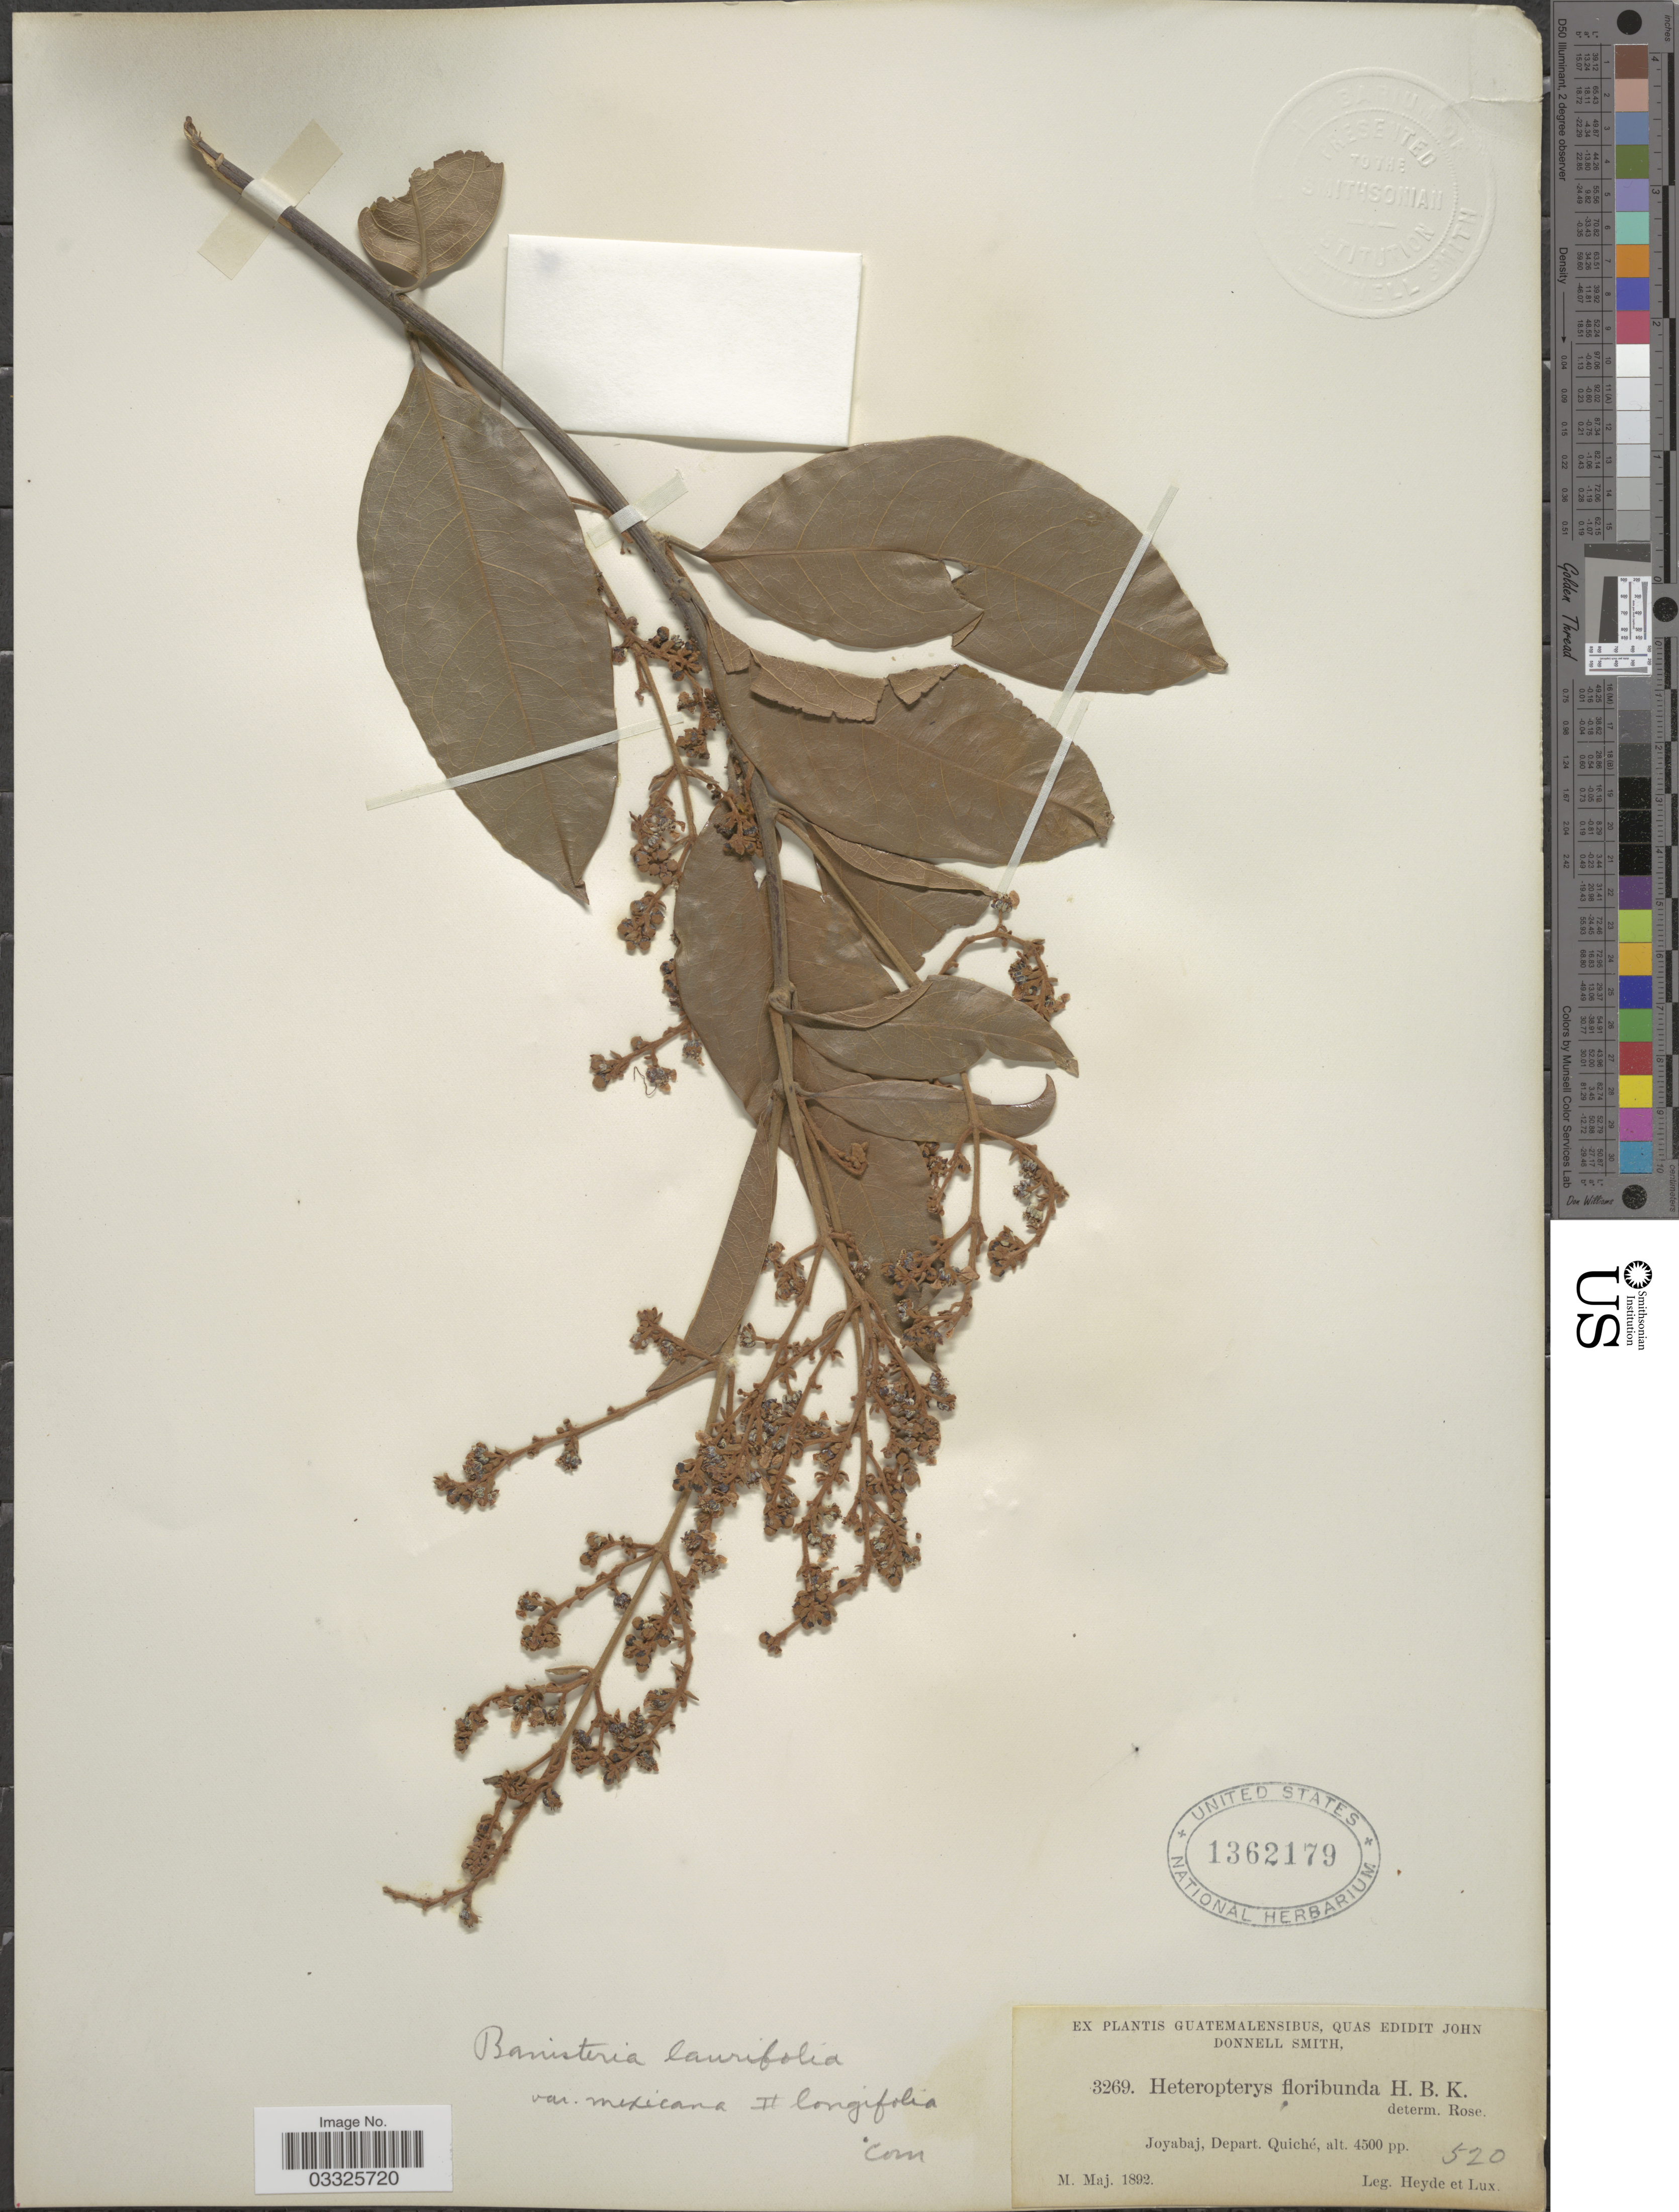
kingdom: Plantae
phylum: Tracheophyta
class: Magnoliopsida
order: Malpighiales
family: Malpighiaceae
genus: Heteropterys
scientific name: Heteropterys laurifolia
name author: (L.) A. Juss.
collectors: Heyde & Lux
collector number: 3269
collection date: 1892-05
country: Guatemala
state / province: El Quiché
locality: Joyabaj, Depart. Quiché.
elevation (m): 1372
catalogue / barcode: US 1362179